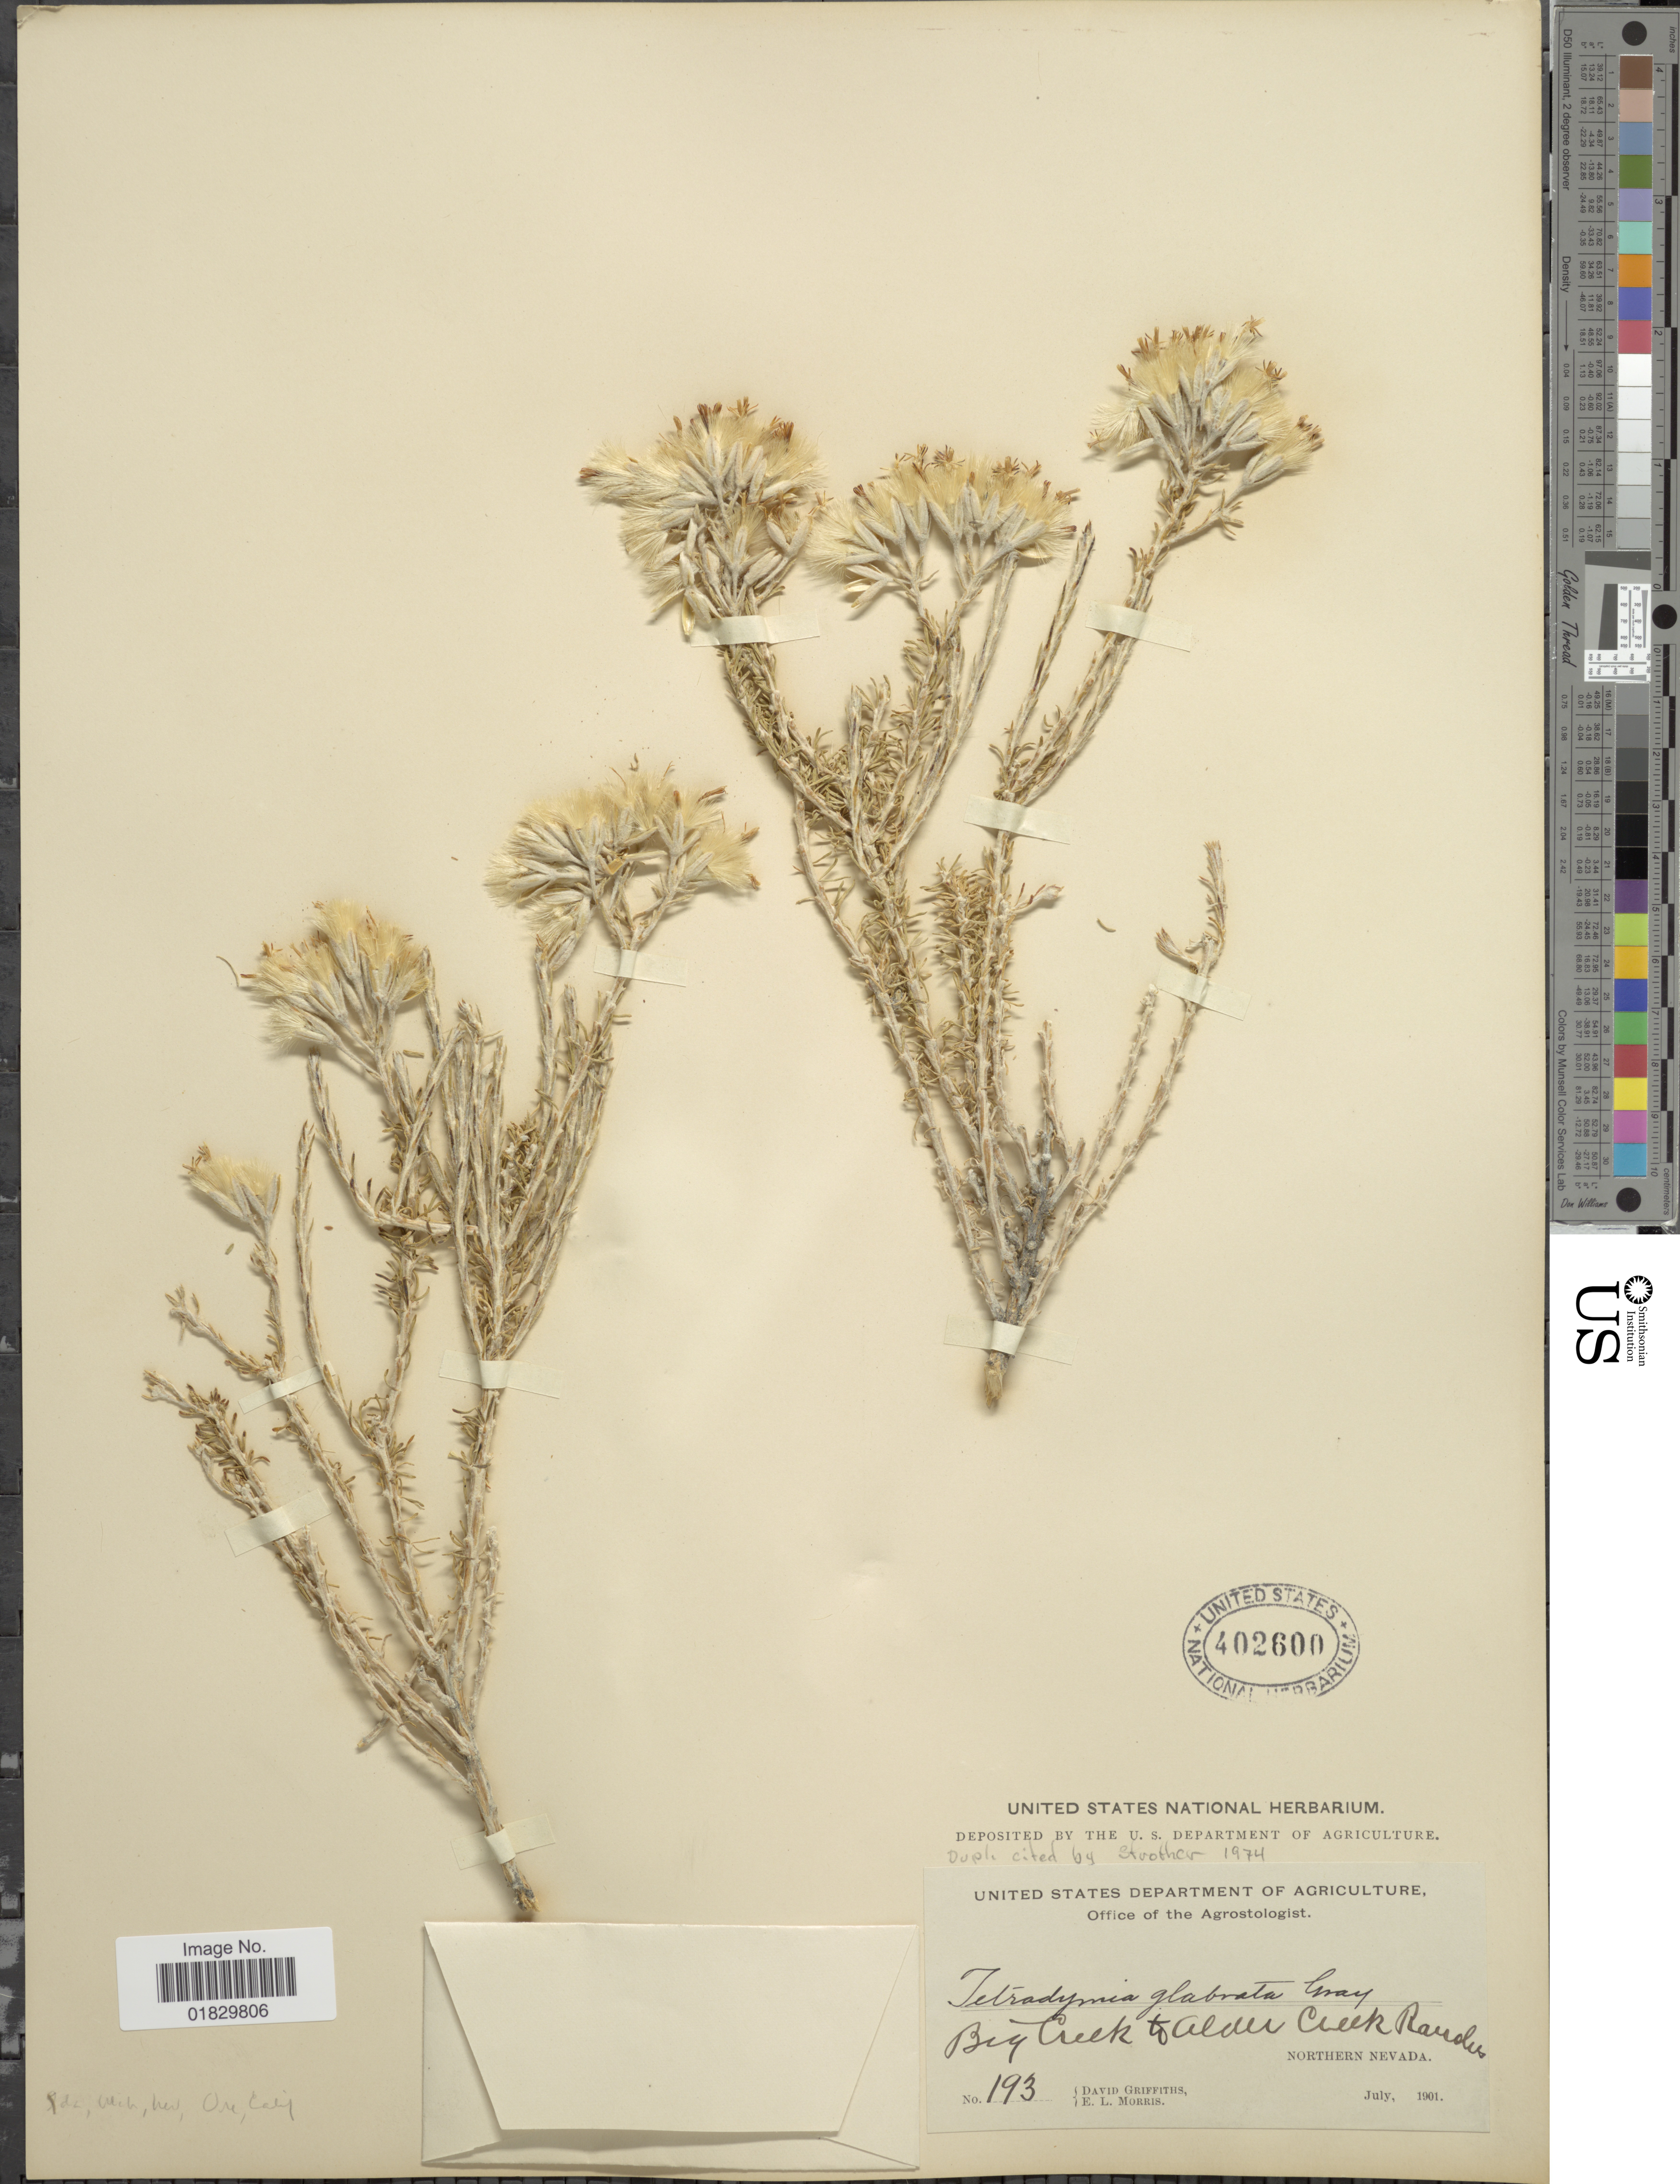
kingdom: Plantae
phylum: Tracheophyta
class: Magnoliopsida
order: Asterales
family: Asteraceae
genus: Tetradymia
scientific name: Tetradymia glabrata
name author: Torr. & A. Gray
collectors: D. Griffiths & E. Morris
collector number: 193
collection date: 1901-07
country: United States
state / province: Nevada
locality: Bay Creek, to Alau Creek Ranch, Northern Nevada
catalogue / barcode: US 402600